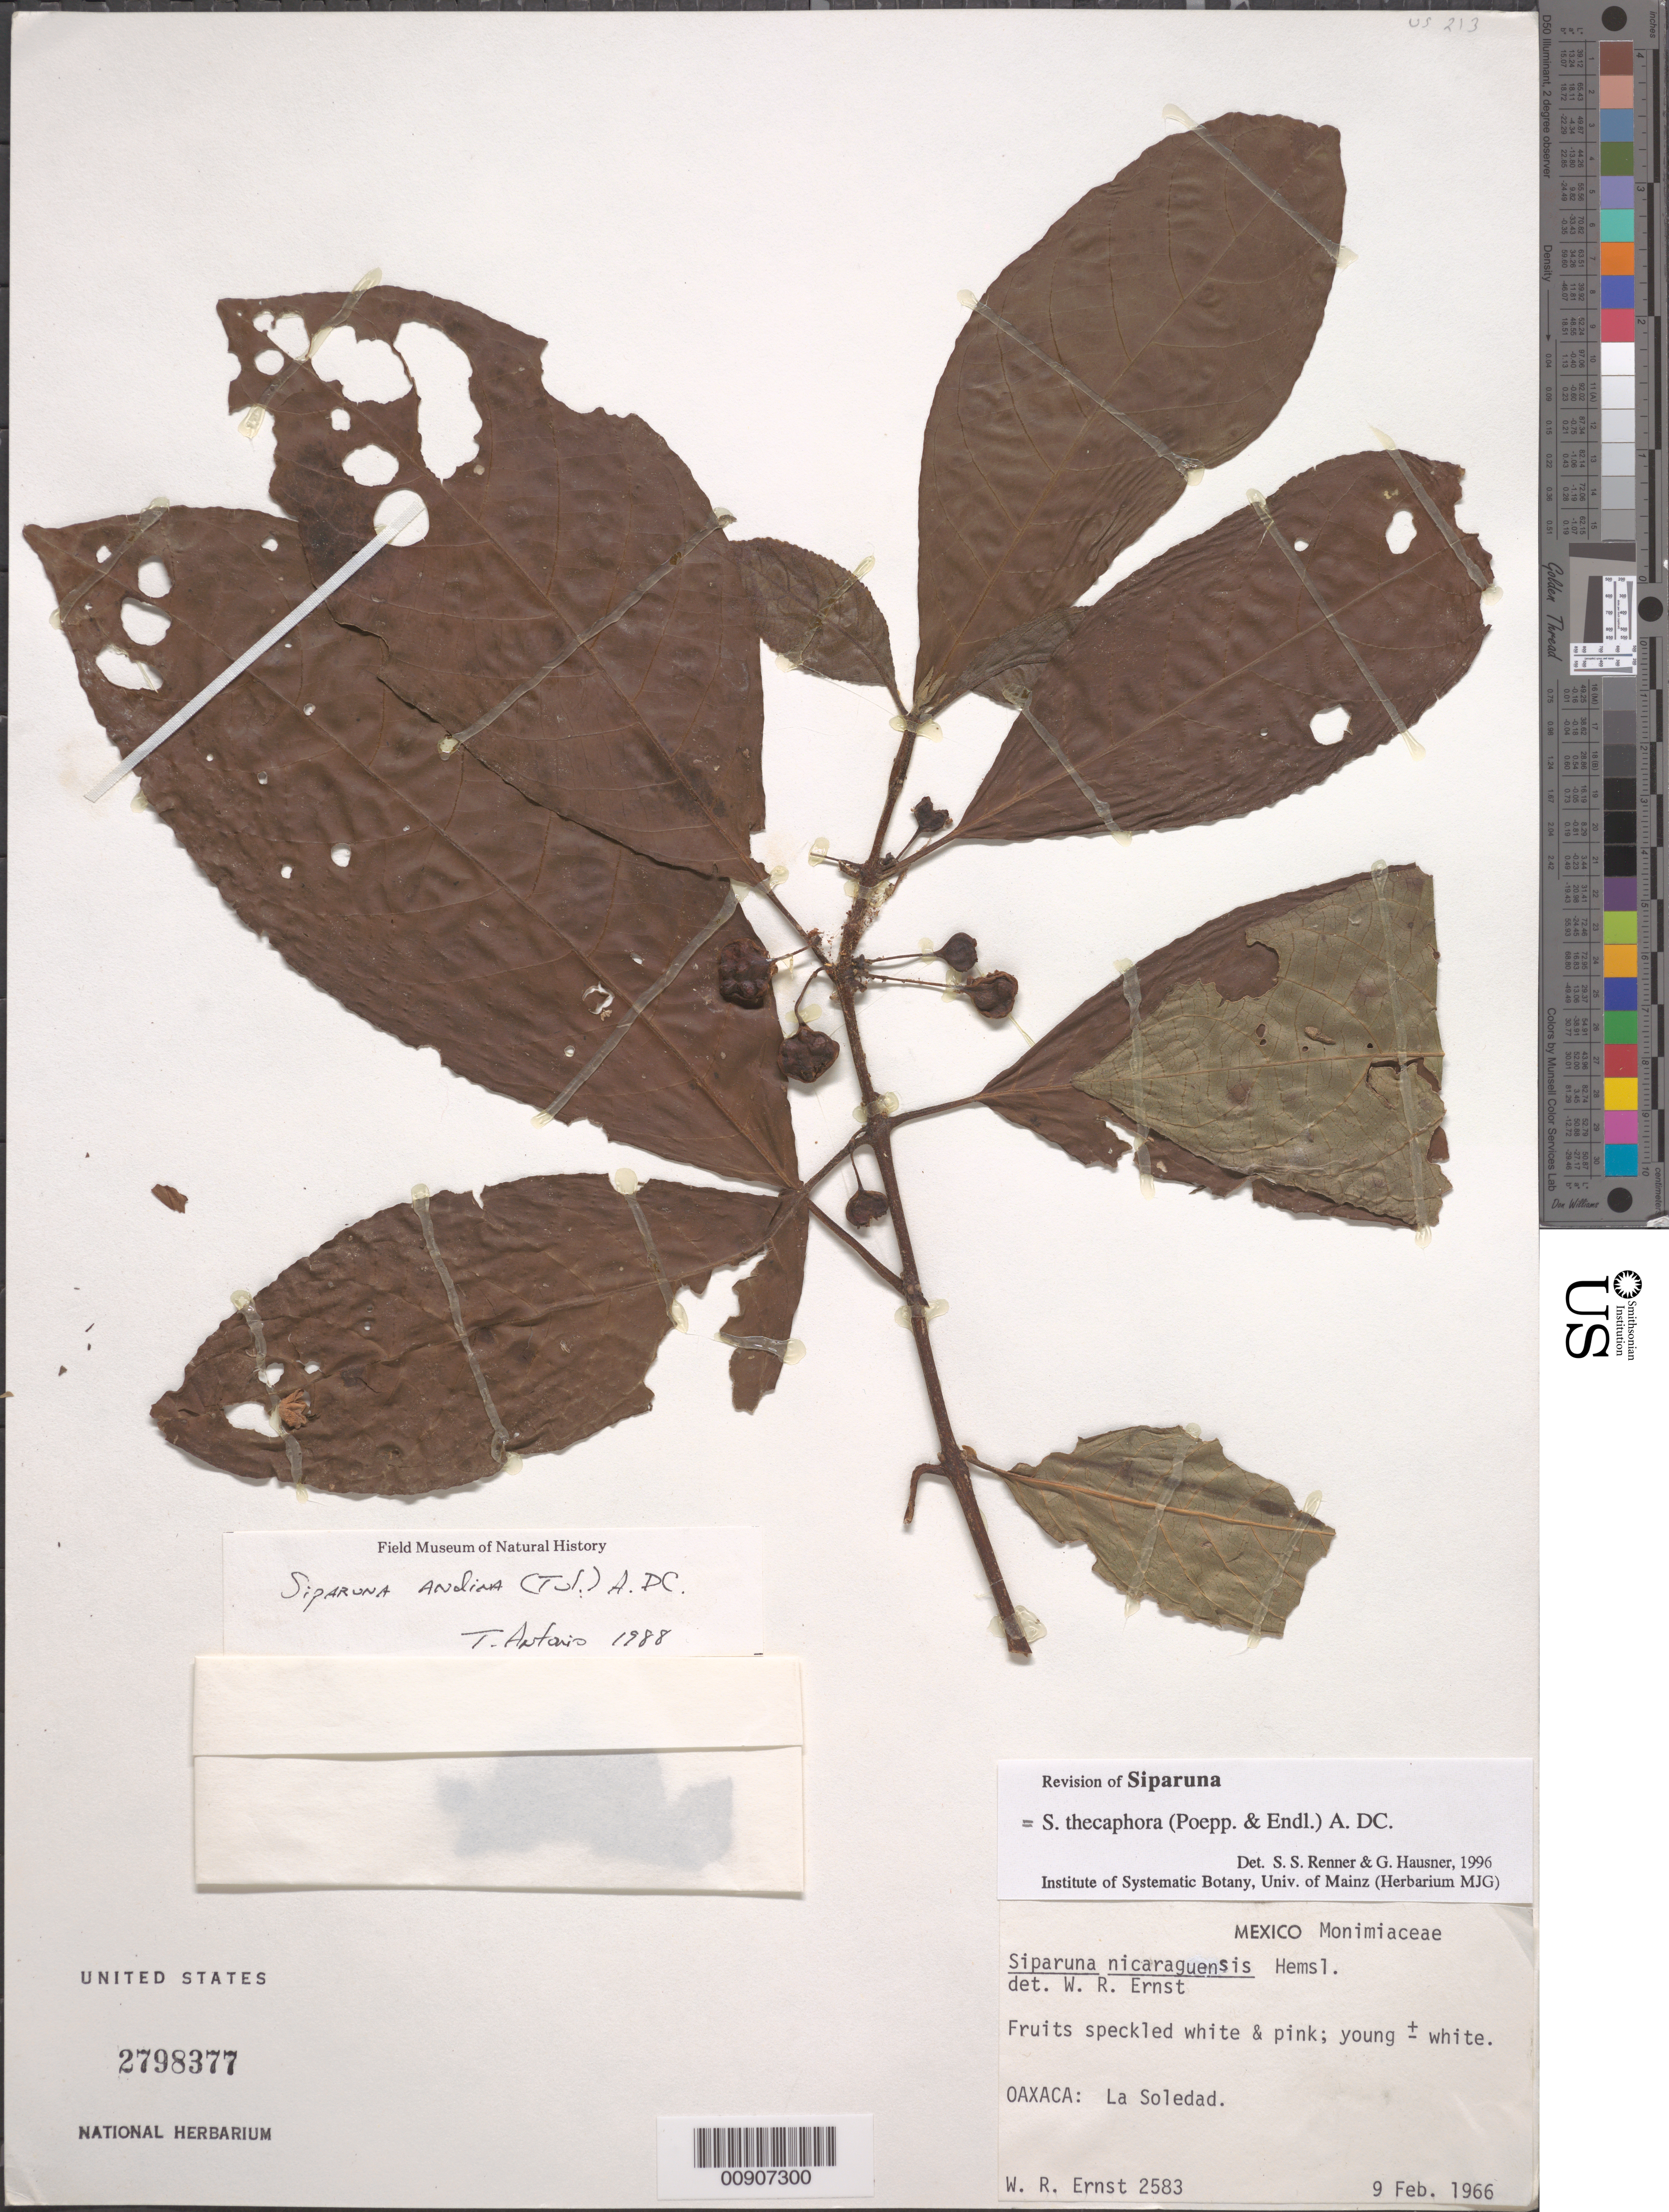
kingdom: Plantae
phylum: Tracheophyta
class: Magnoliopsida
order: Laurales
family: Siparunaceae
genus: Siparuna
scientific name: Siparuna thecaphora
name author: (Poepp. & Endl.) A. DC.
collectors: W. R. Ernst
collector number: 2583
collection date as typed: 09 Feb 1966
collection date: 1966-02-09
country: Mexico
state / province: Oaxaca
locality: Oaxaca: La Soledad.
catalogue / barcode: US 2798377